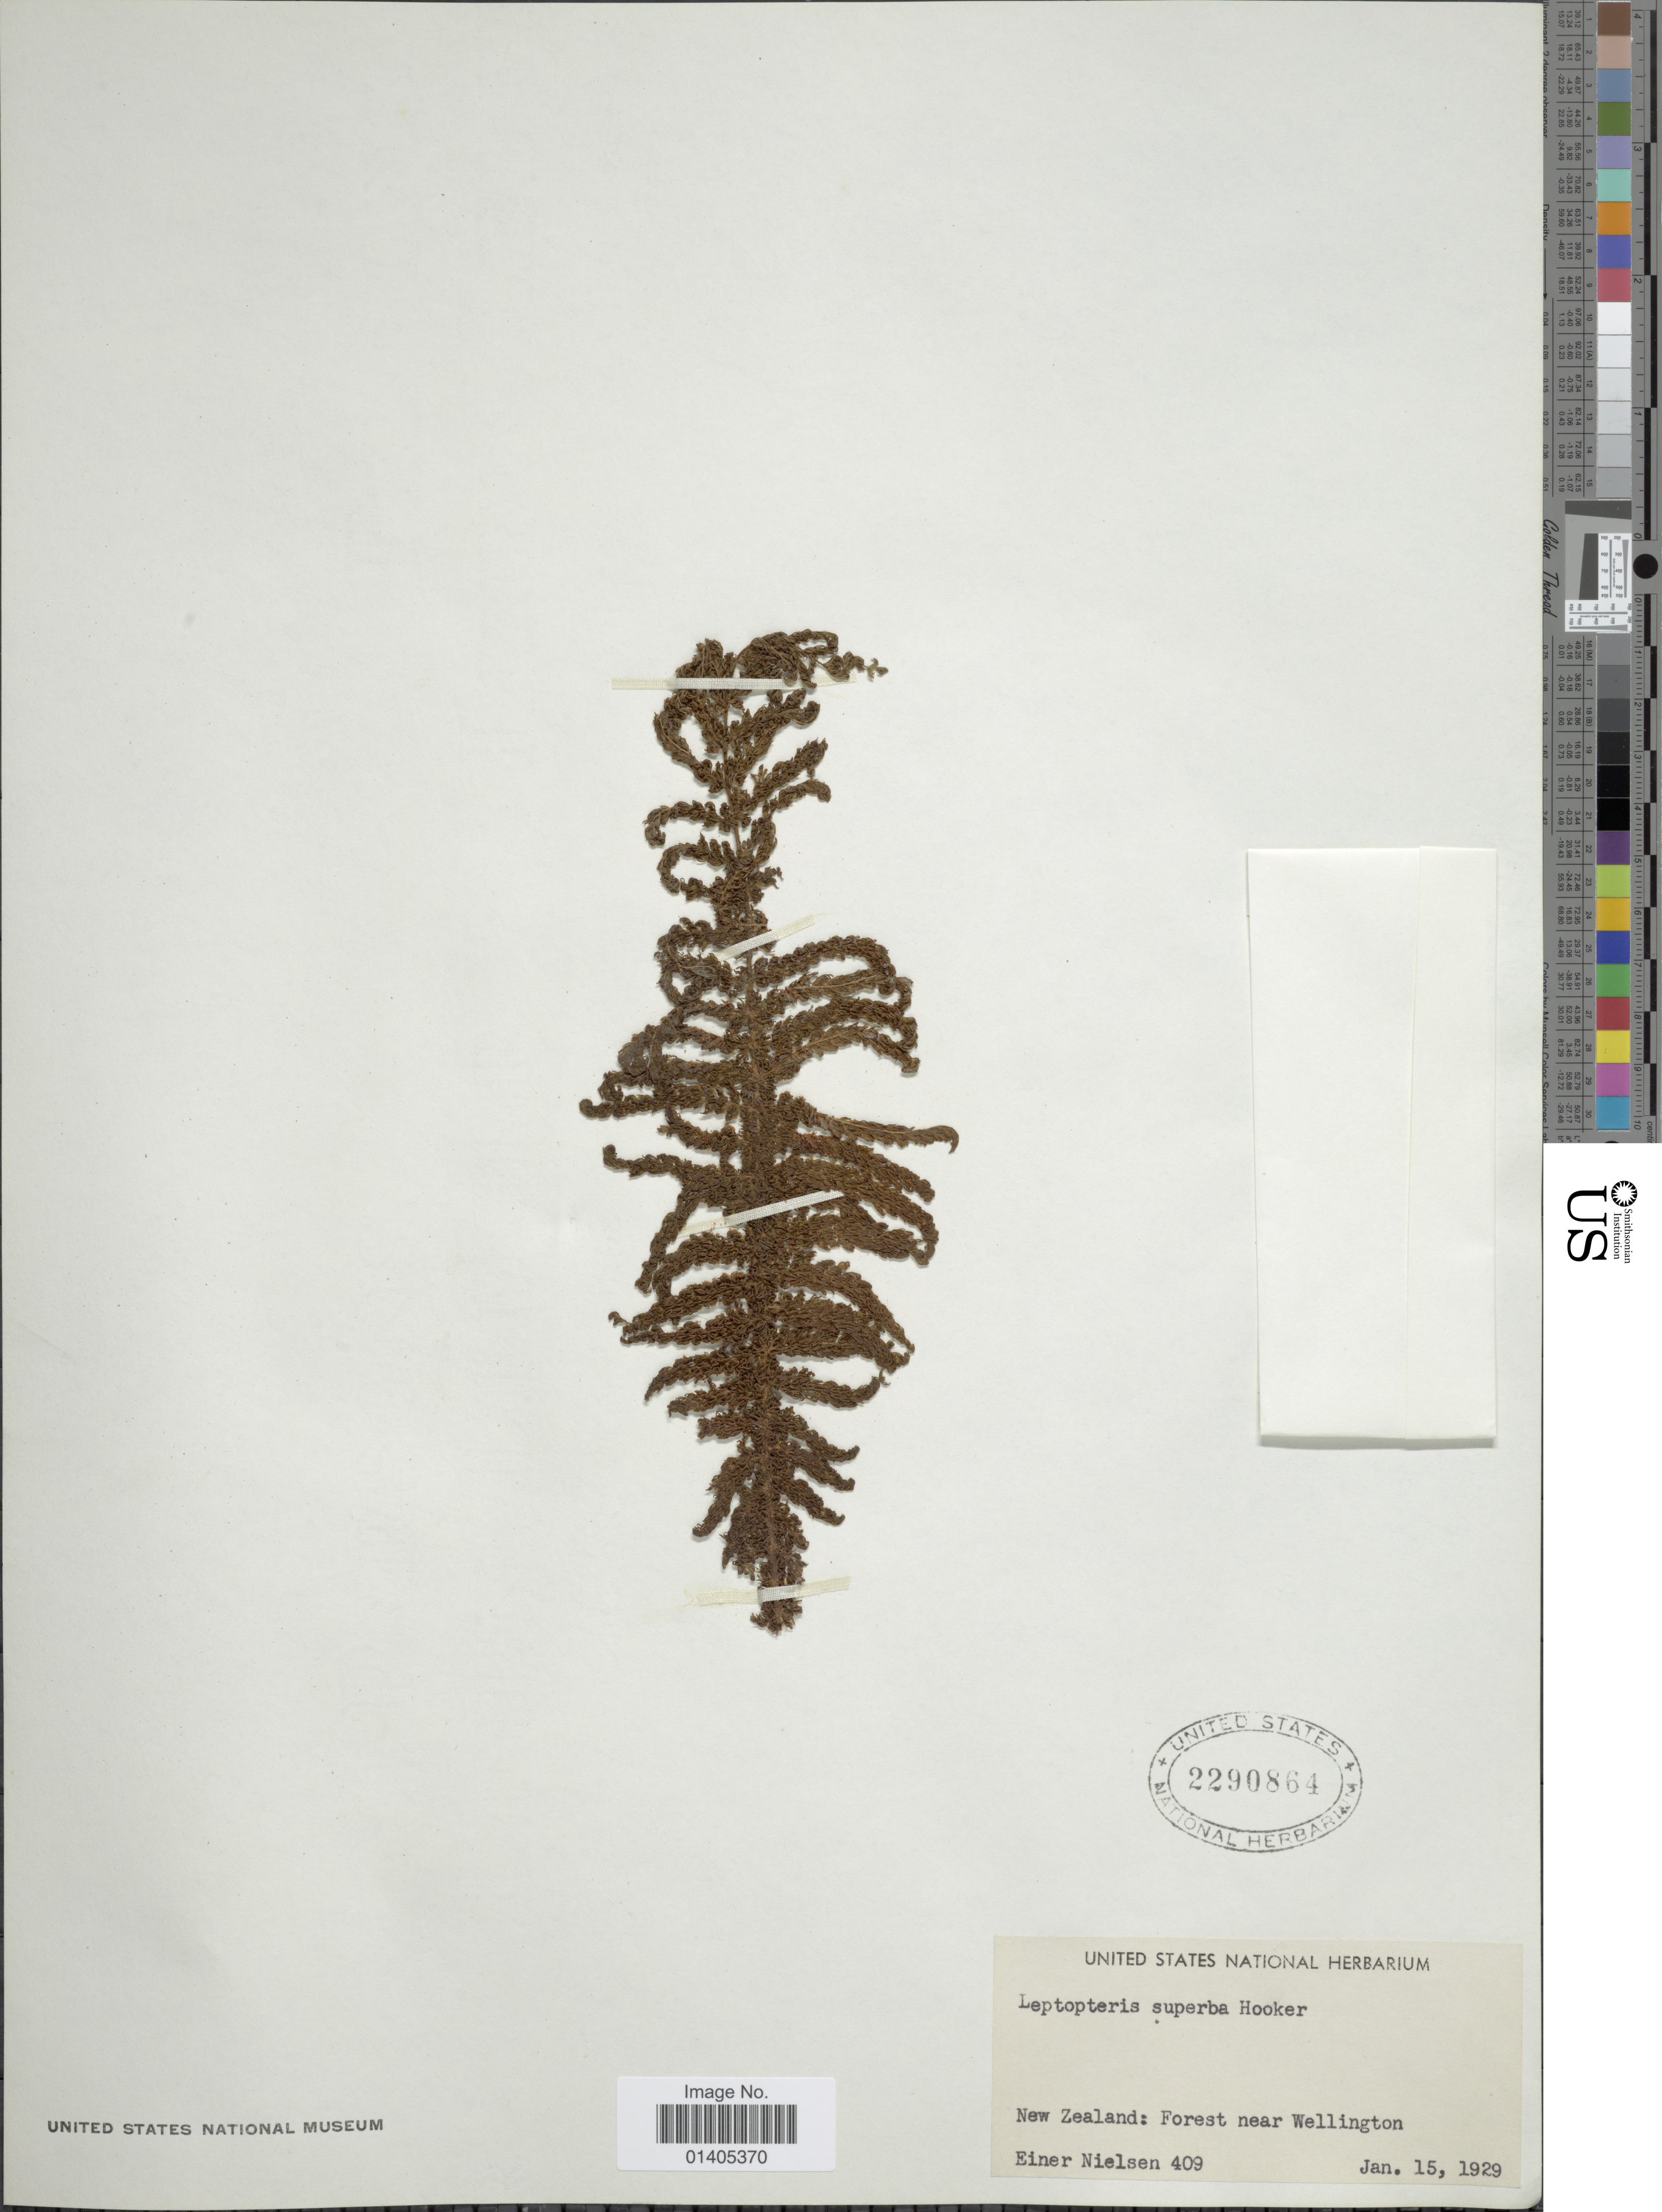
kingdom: Plantae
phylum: Tracheophyta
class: Polypodiopsida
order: Osmundales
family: Osmundaceae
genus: Leptopteris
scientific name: Leptopteris superba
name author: (Colenso) C. Presl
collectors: E. Nielsen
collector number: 409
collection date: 1929-01-15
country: New Zealand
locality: Forest near Wellington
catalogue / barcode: US 2290864